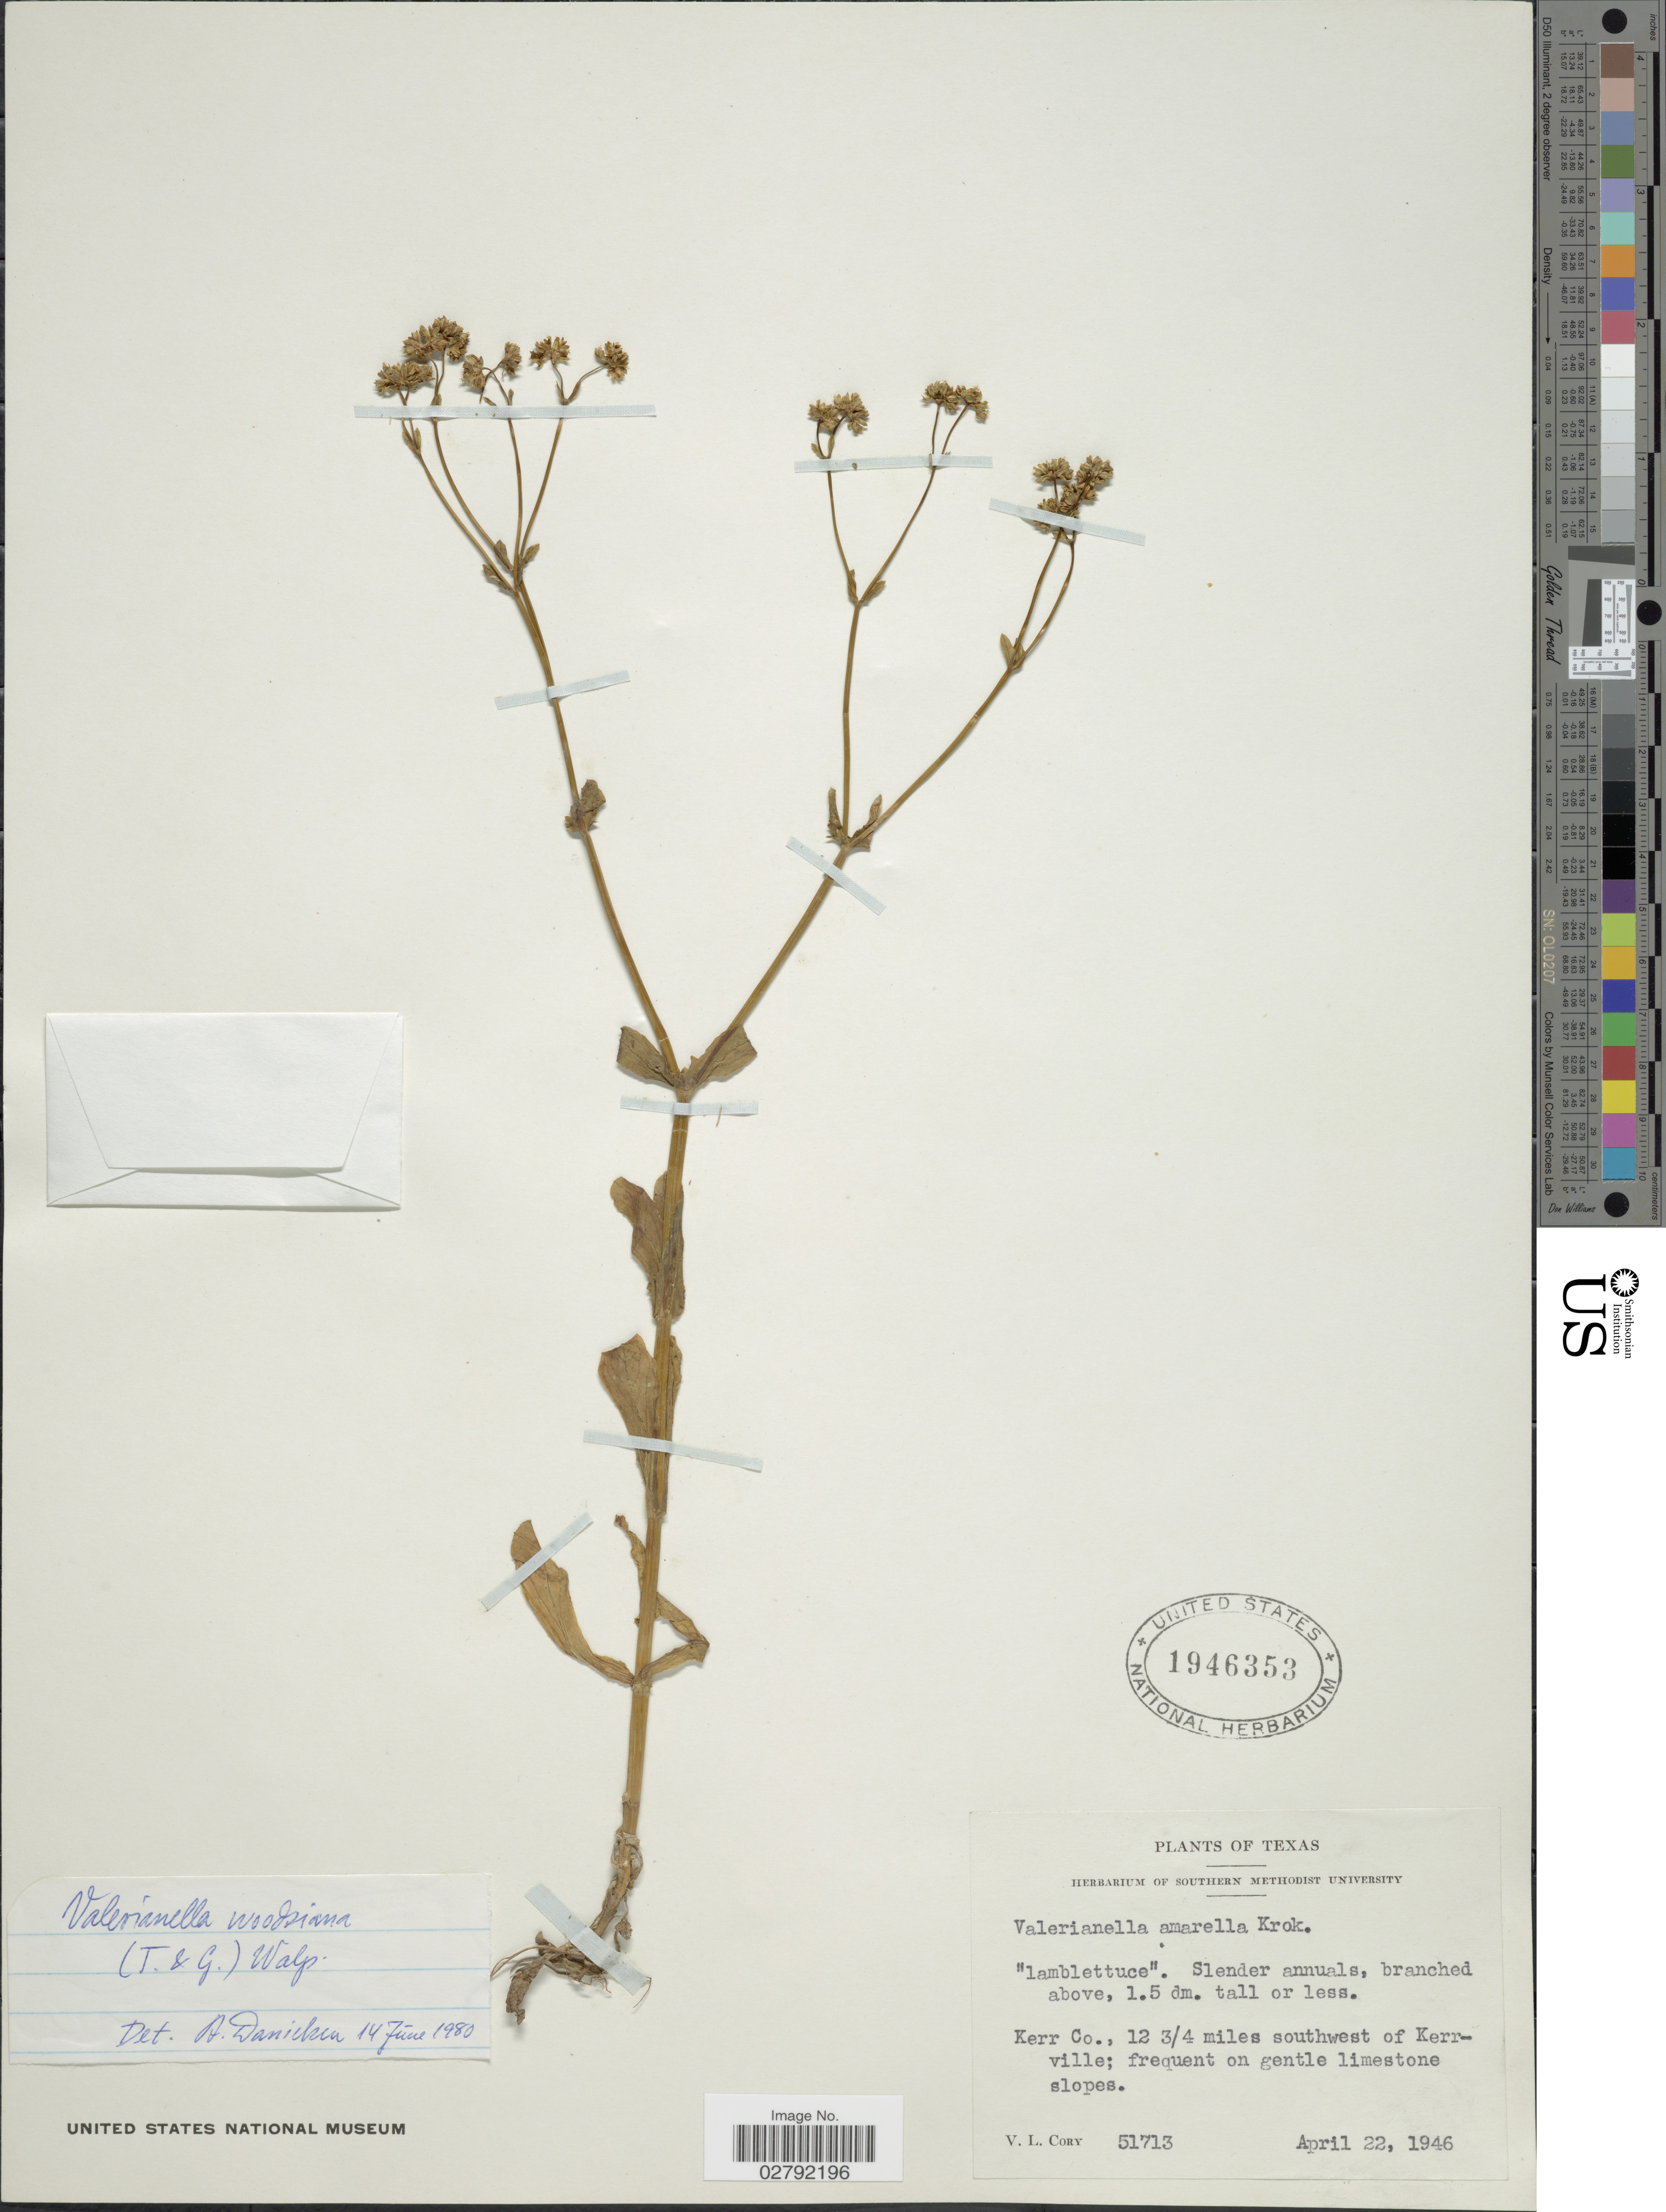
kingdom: Plantae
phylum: Tracheophyta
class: Magnoliopsida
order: Dipsacales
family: Caprifoliaceae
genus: Valerianella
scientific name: Valerianella woodsiana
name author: Walf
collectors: V. Cory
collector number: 51713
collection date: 1946-04-22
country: United States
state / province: Texas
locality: Kerr Co.: 12 3/4 miles southwest of Kerrville.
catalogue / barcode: US 1946353